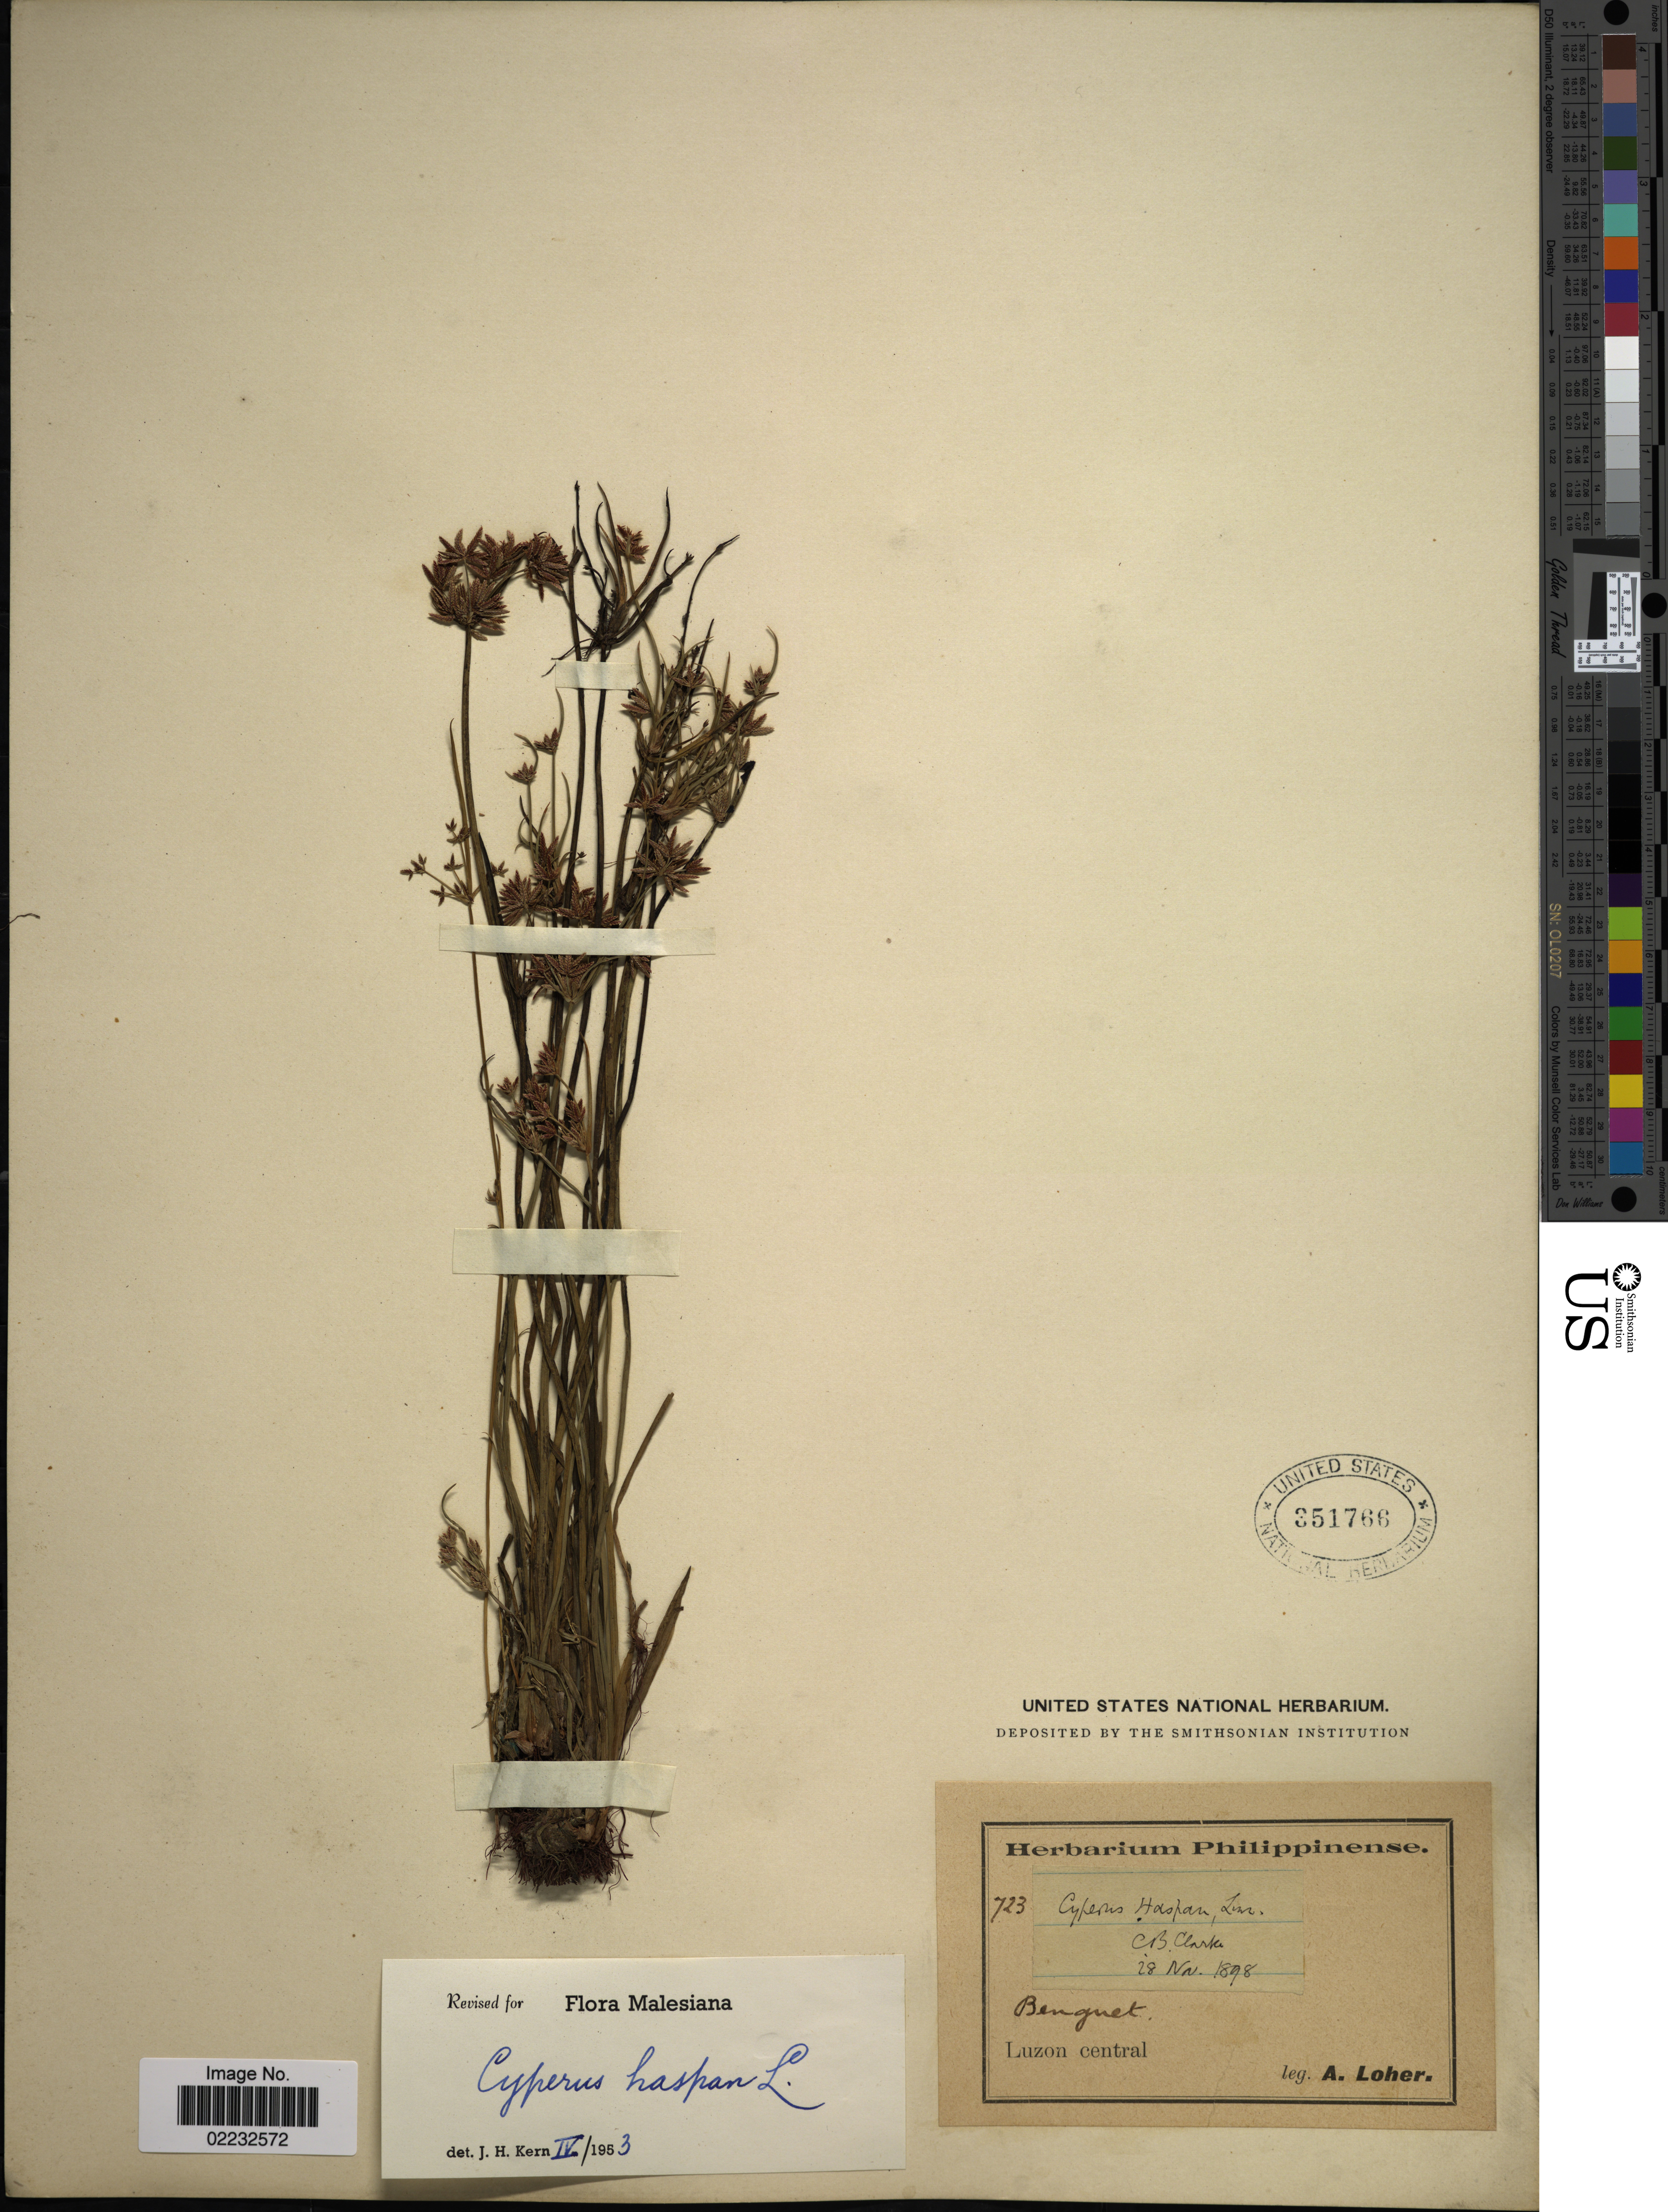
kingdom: Plantae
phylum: Tracheophyta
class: Liliopsida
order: Poales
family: Cyperaceae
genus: Cyperus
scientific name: Cyperus haspan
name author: L.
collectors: A. Loher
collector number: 723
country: Philippines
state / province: Cordillera (Administrative Region)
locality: Benguet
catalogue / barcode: US 351766